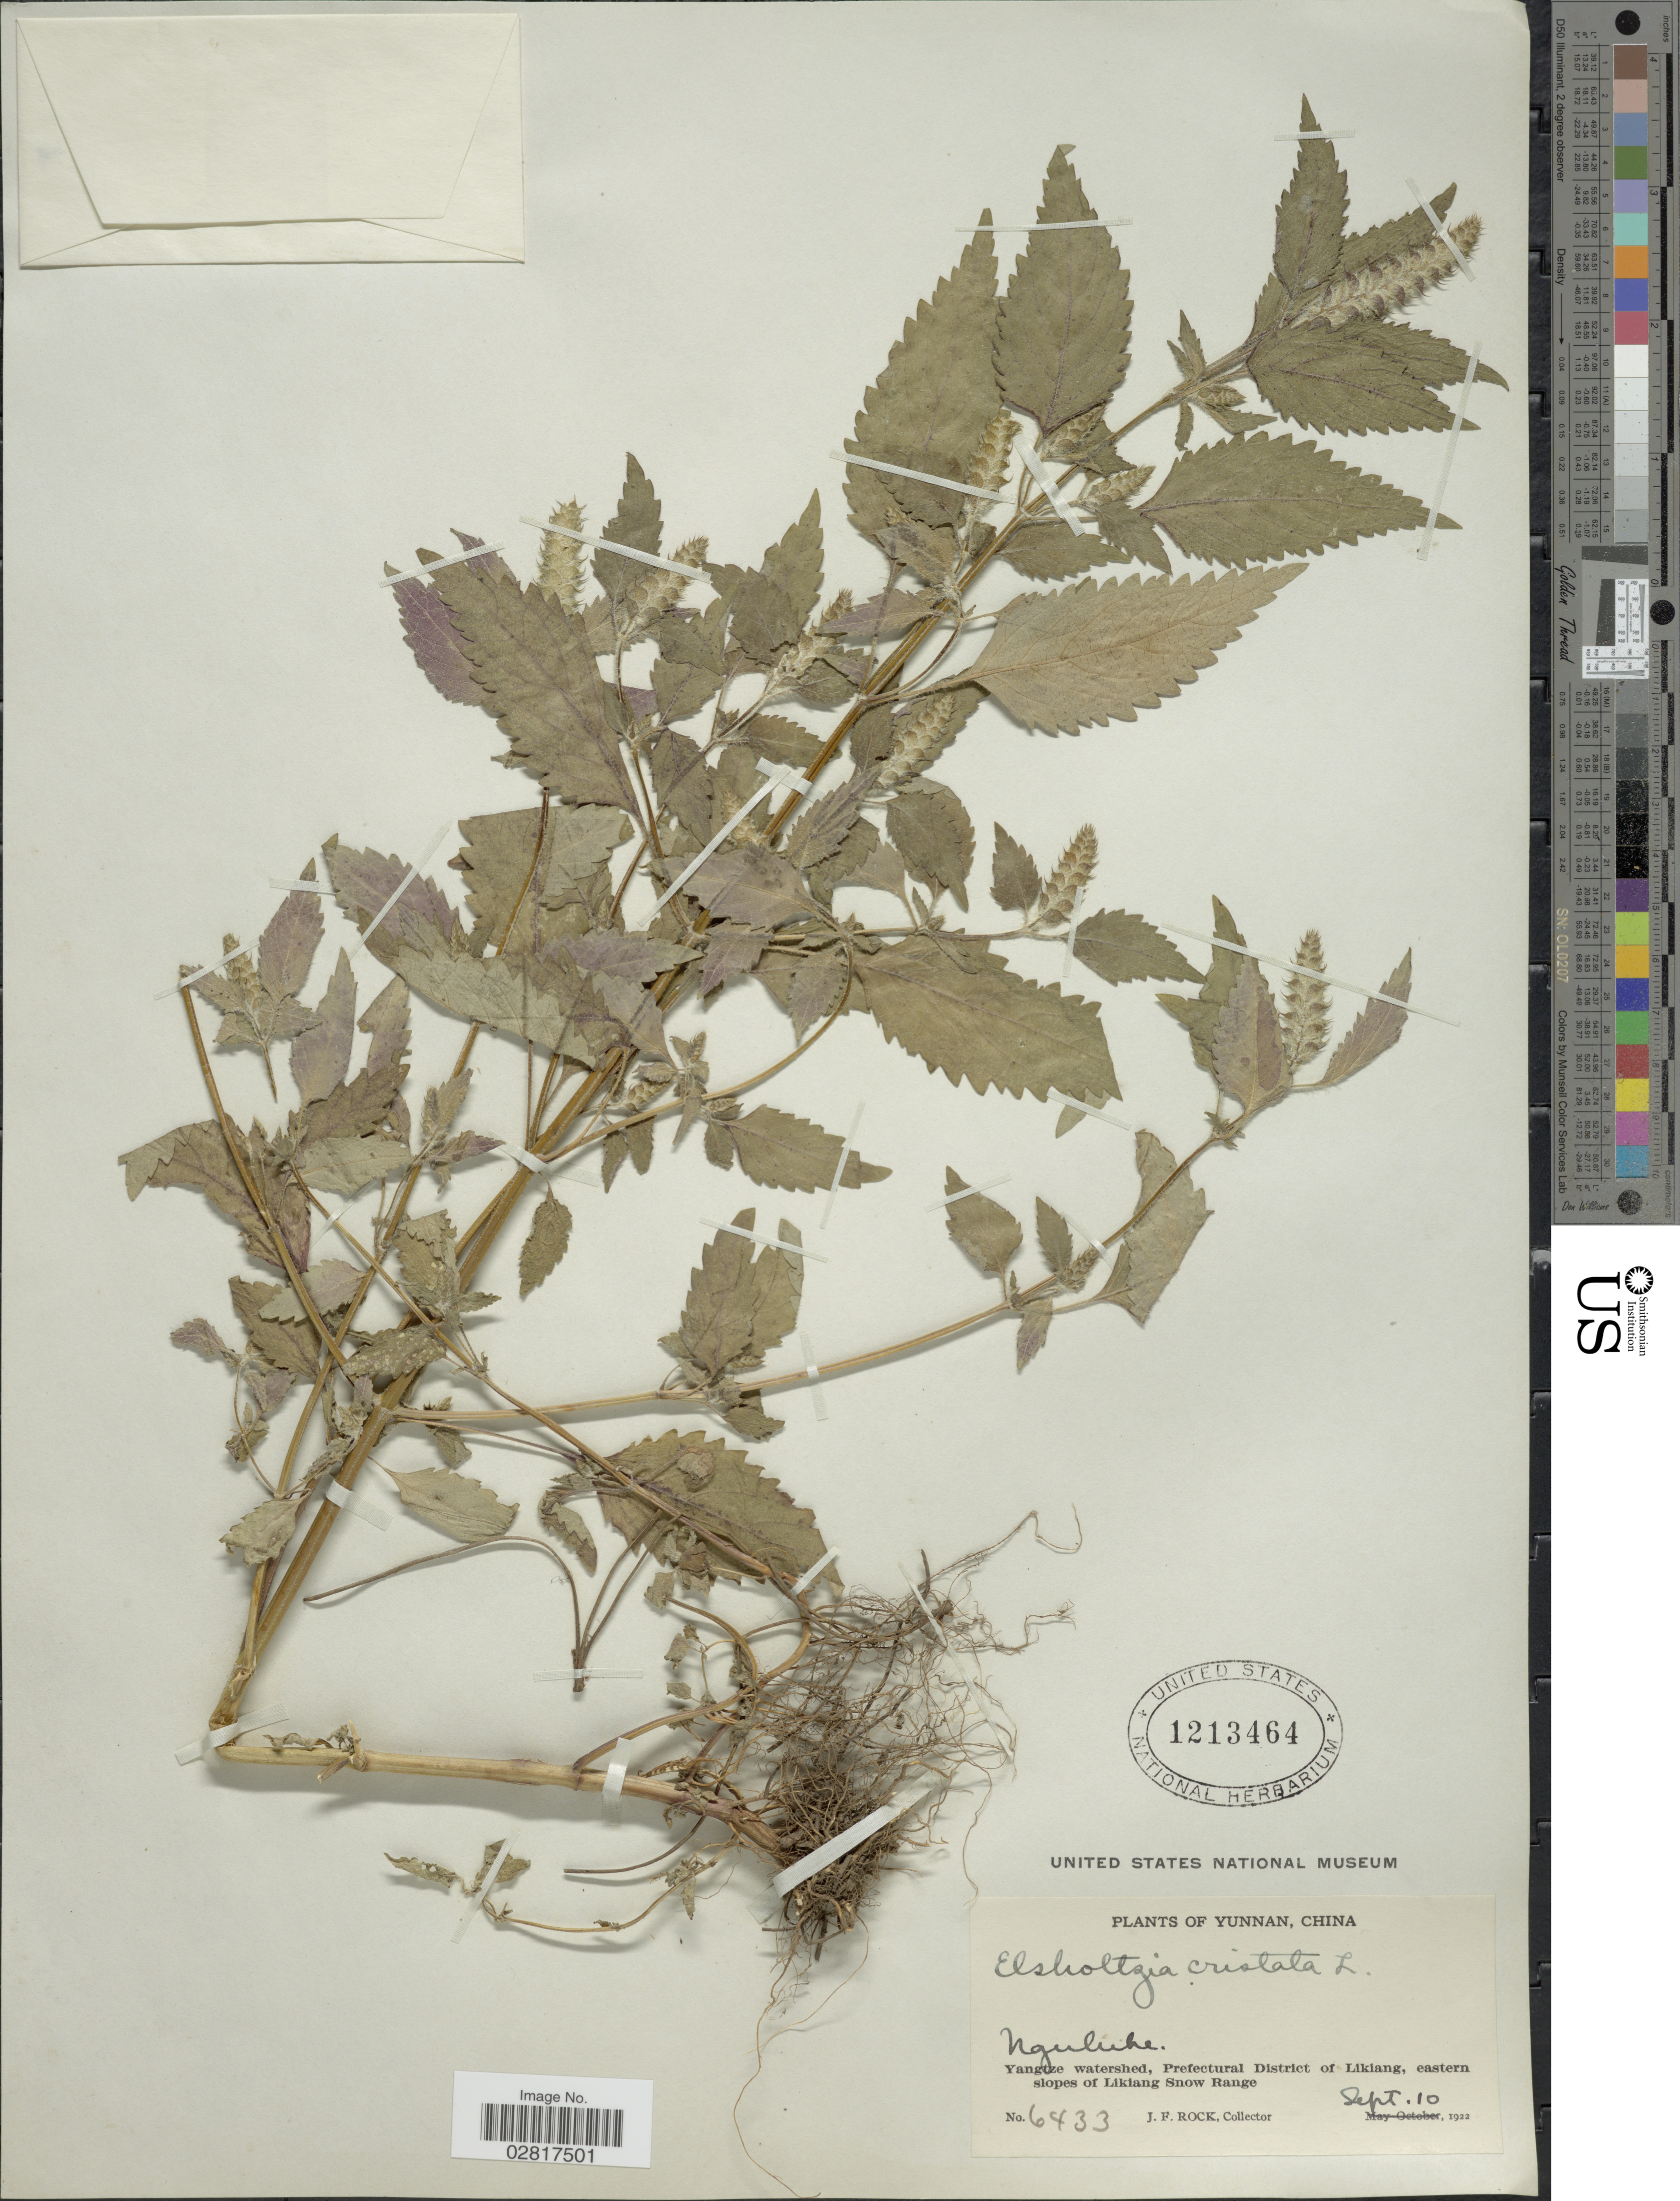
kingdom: Plantae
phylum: Tracheophyta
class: Magnoliopsida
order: Lamiales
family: Lamiaceae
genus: Elsholtzia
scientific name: Elsholtzia patrinii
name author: (Lepech.) Garcke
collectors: J. Rock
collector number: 6433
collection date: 1922-09-10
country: China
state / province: Yunnan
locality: Nguluke, Yangtze watershed, Prefectural District of Likiang, eastern slopes of Likiang Snow Range.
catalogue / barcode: US 1213464